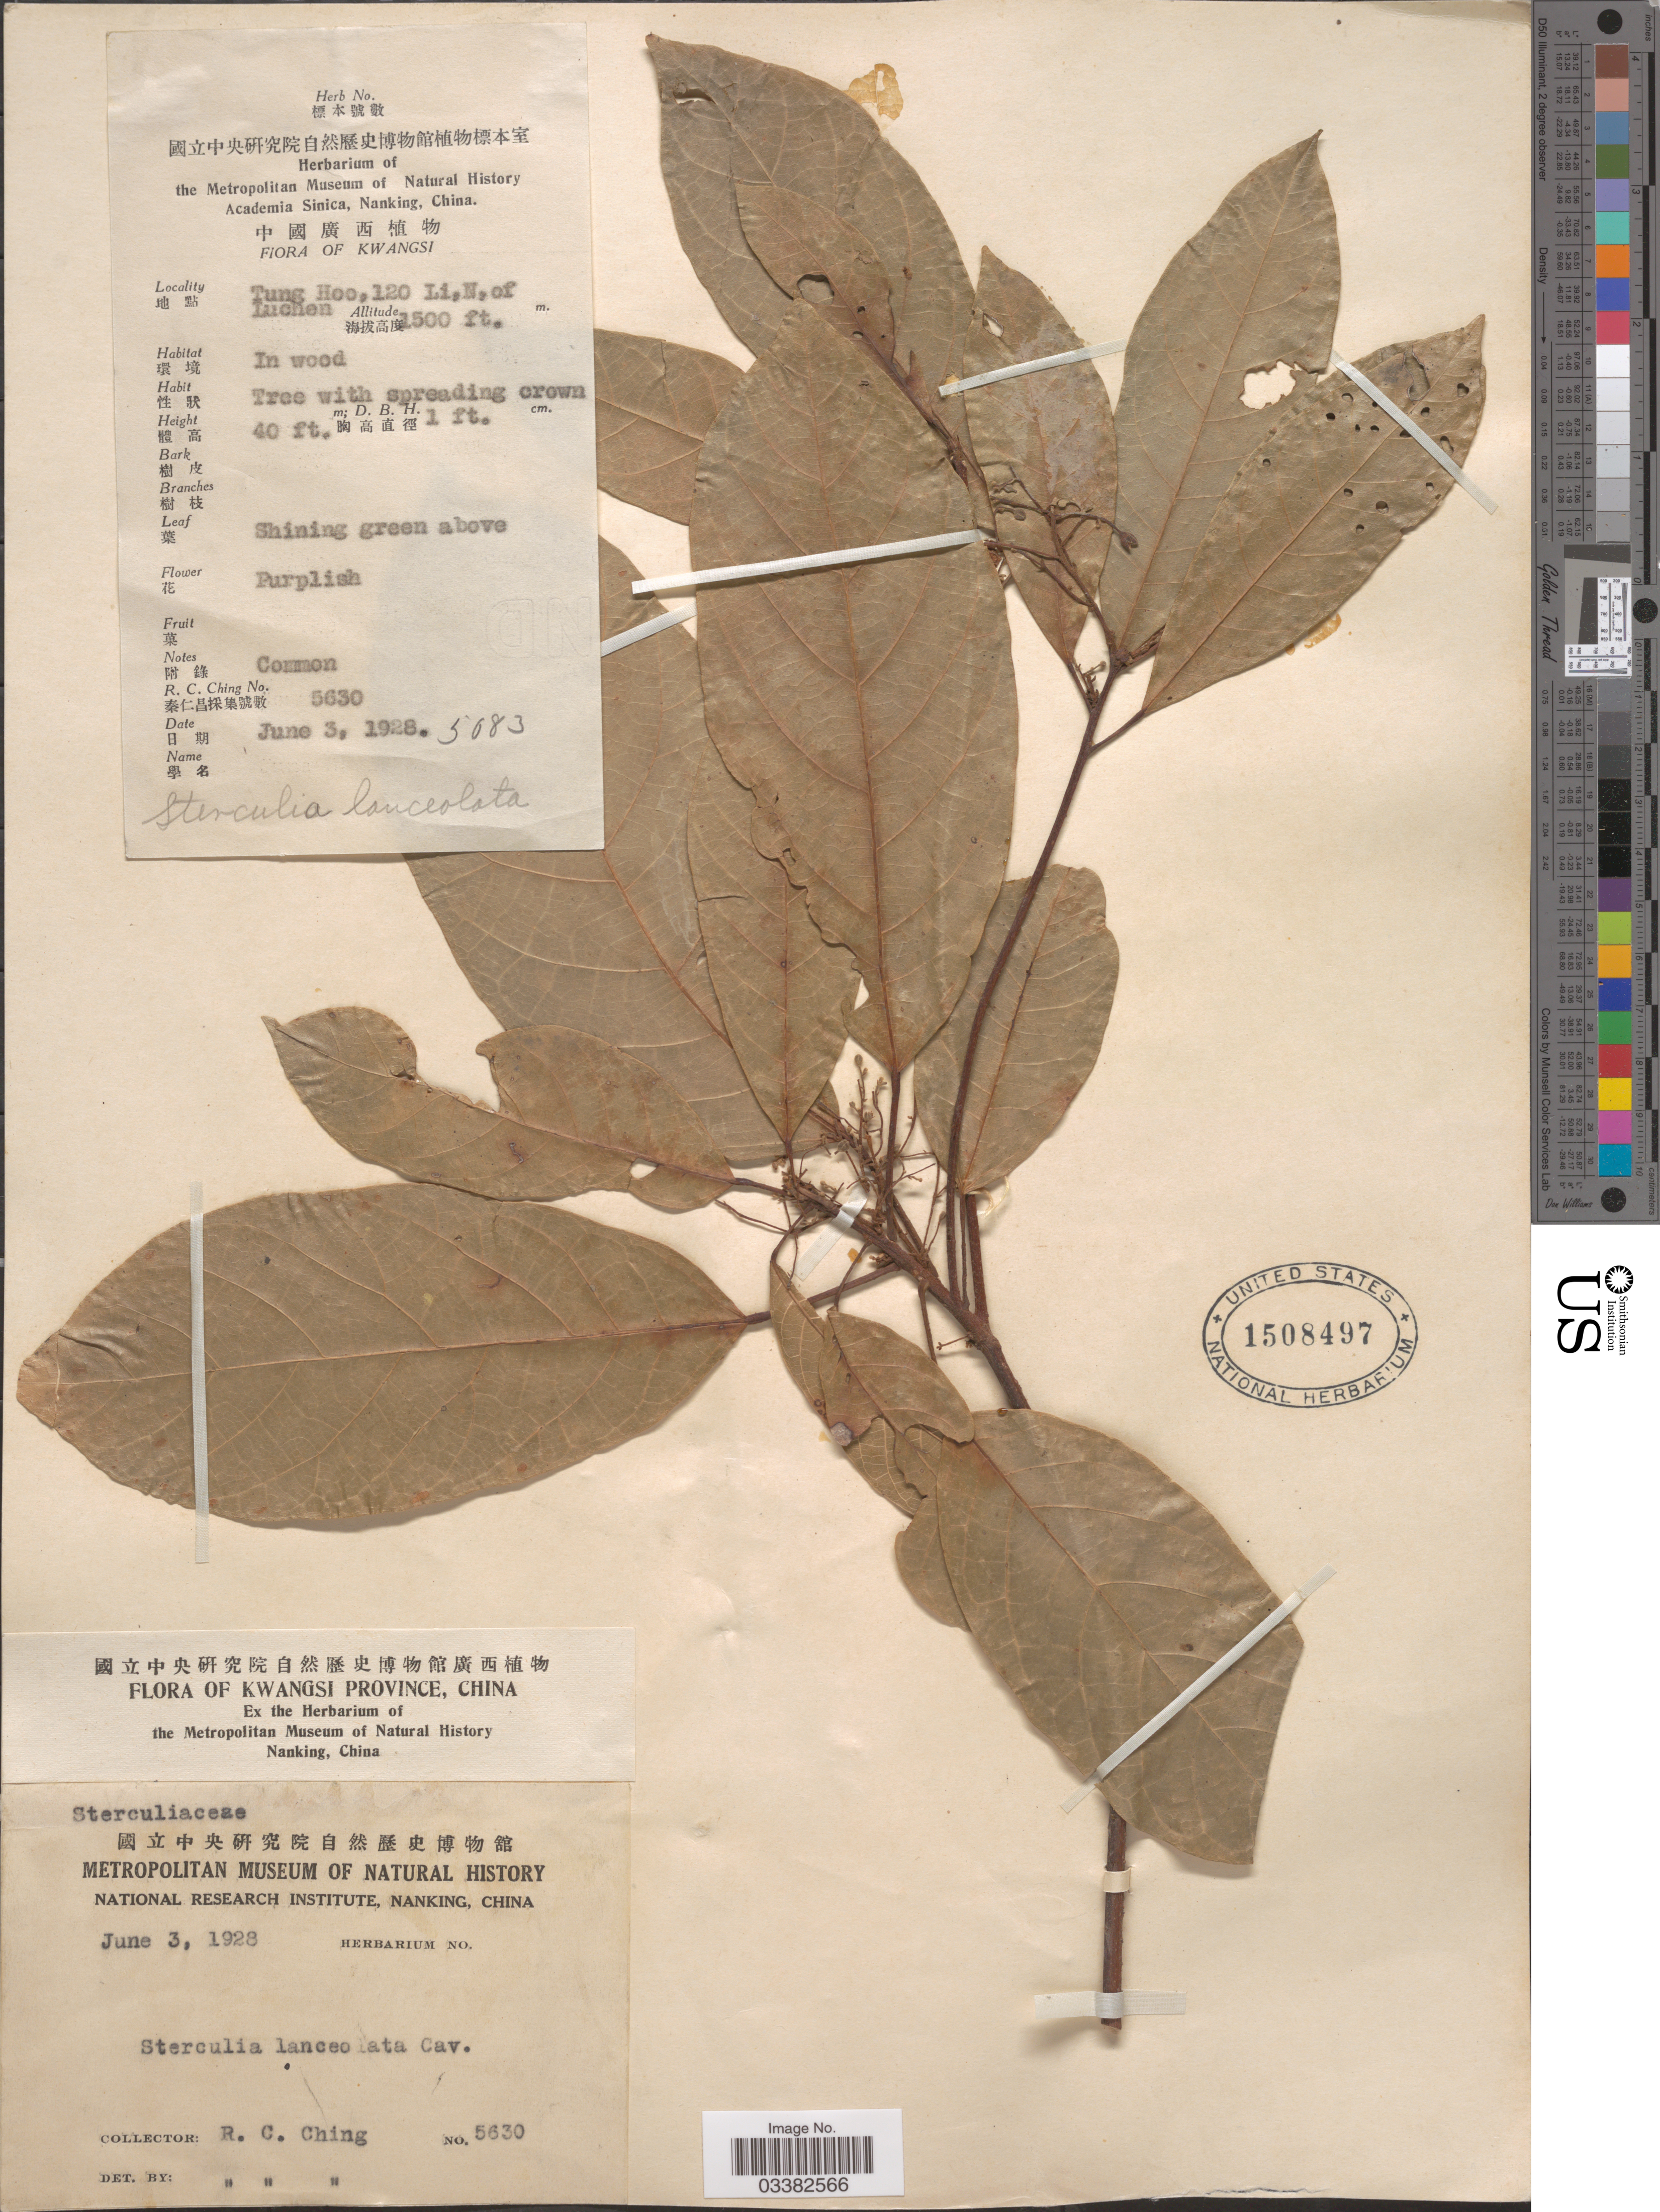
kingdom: Plantae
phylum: Tracheophyta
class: Magnoliopsida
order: Malvales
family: Malvaceae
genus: Sterculia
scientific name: Sterculia lanceolata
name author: Cav.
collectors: R. C. Ching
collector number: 5630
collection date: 1928-06-03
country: China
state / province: Guangxi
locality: KwasiProvince. Tung Hoo, 120 Li, N. of Luchen.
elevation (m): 457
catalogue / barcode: US 1508497